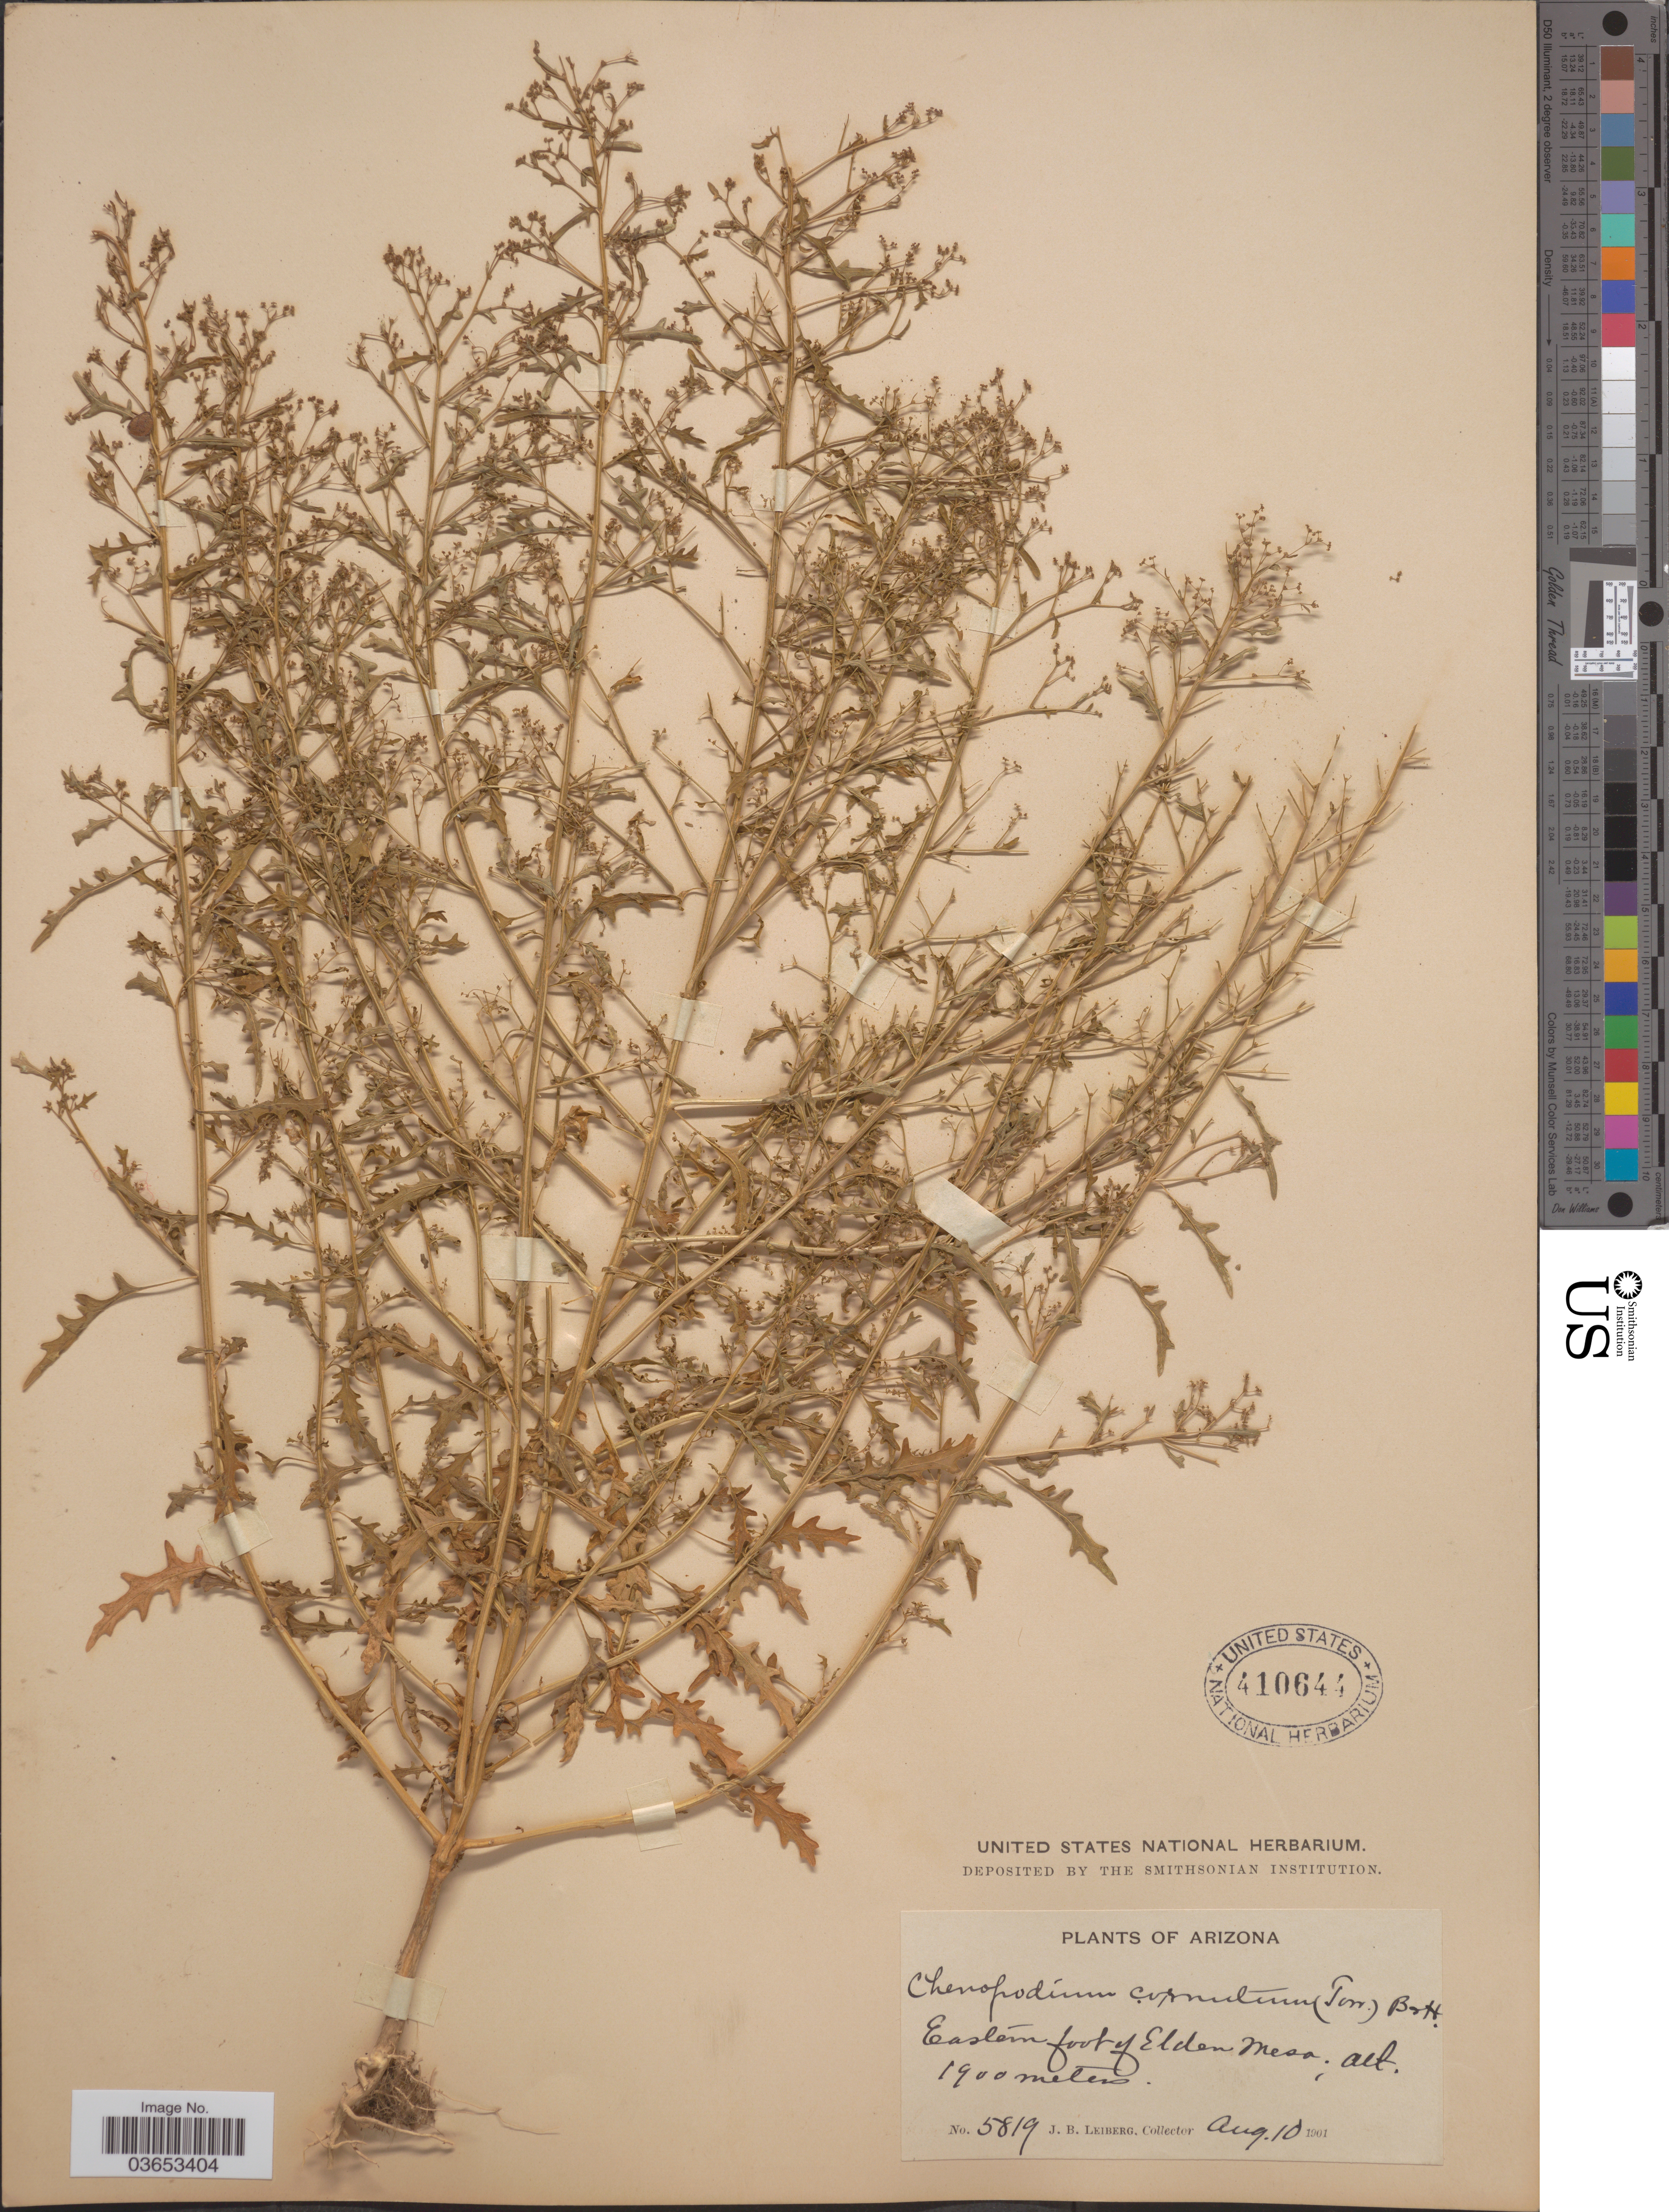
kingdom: Plantae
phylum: Tracheophyta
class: Magnoliopsida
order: Caryophyllales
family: Amaranthaceae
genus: Chenopodium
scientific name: Chenopodium incisum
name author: Poir.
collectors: J. B. Leiberg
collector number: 5819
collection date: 1901-08-10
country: United States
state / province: Arizona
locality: Eastern foot of Elden Mesa.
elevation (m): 1900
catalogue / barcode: US 410644